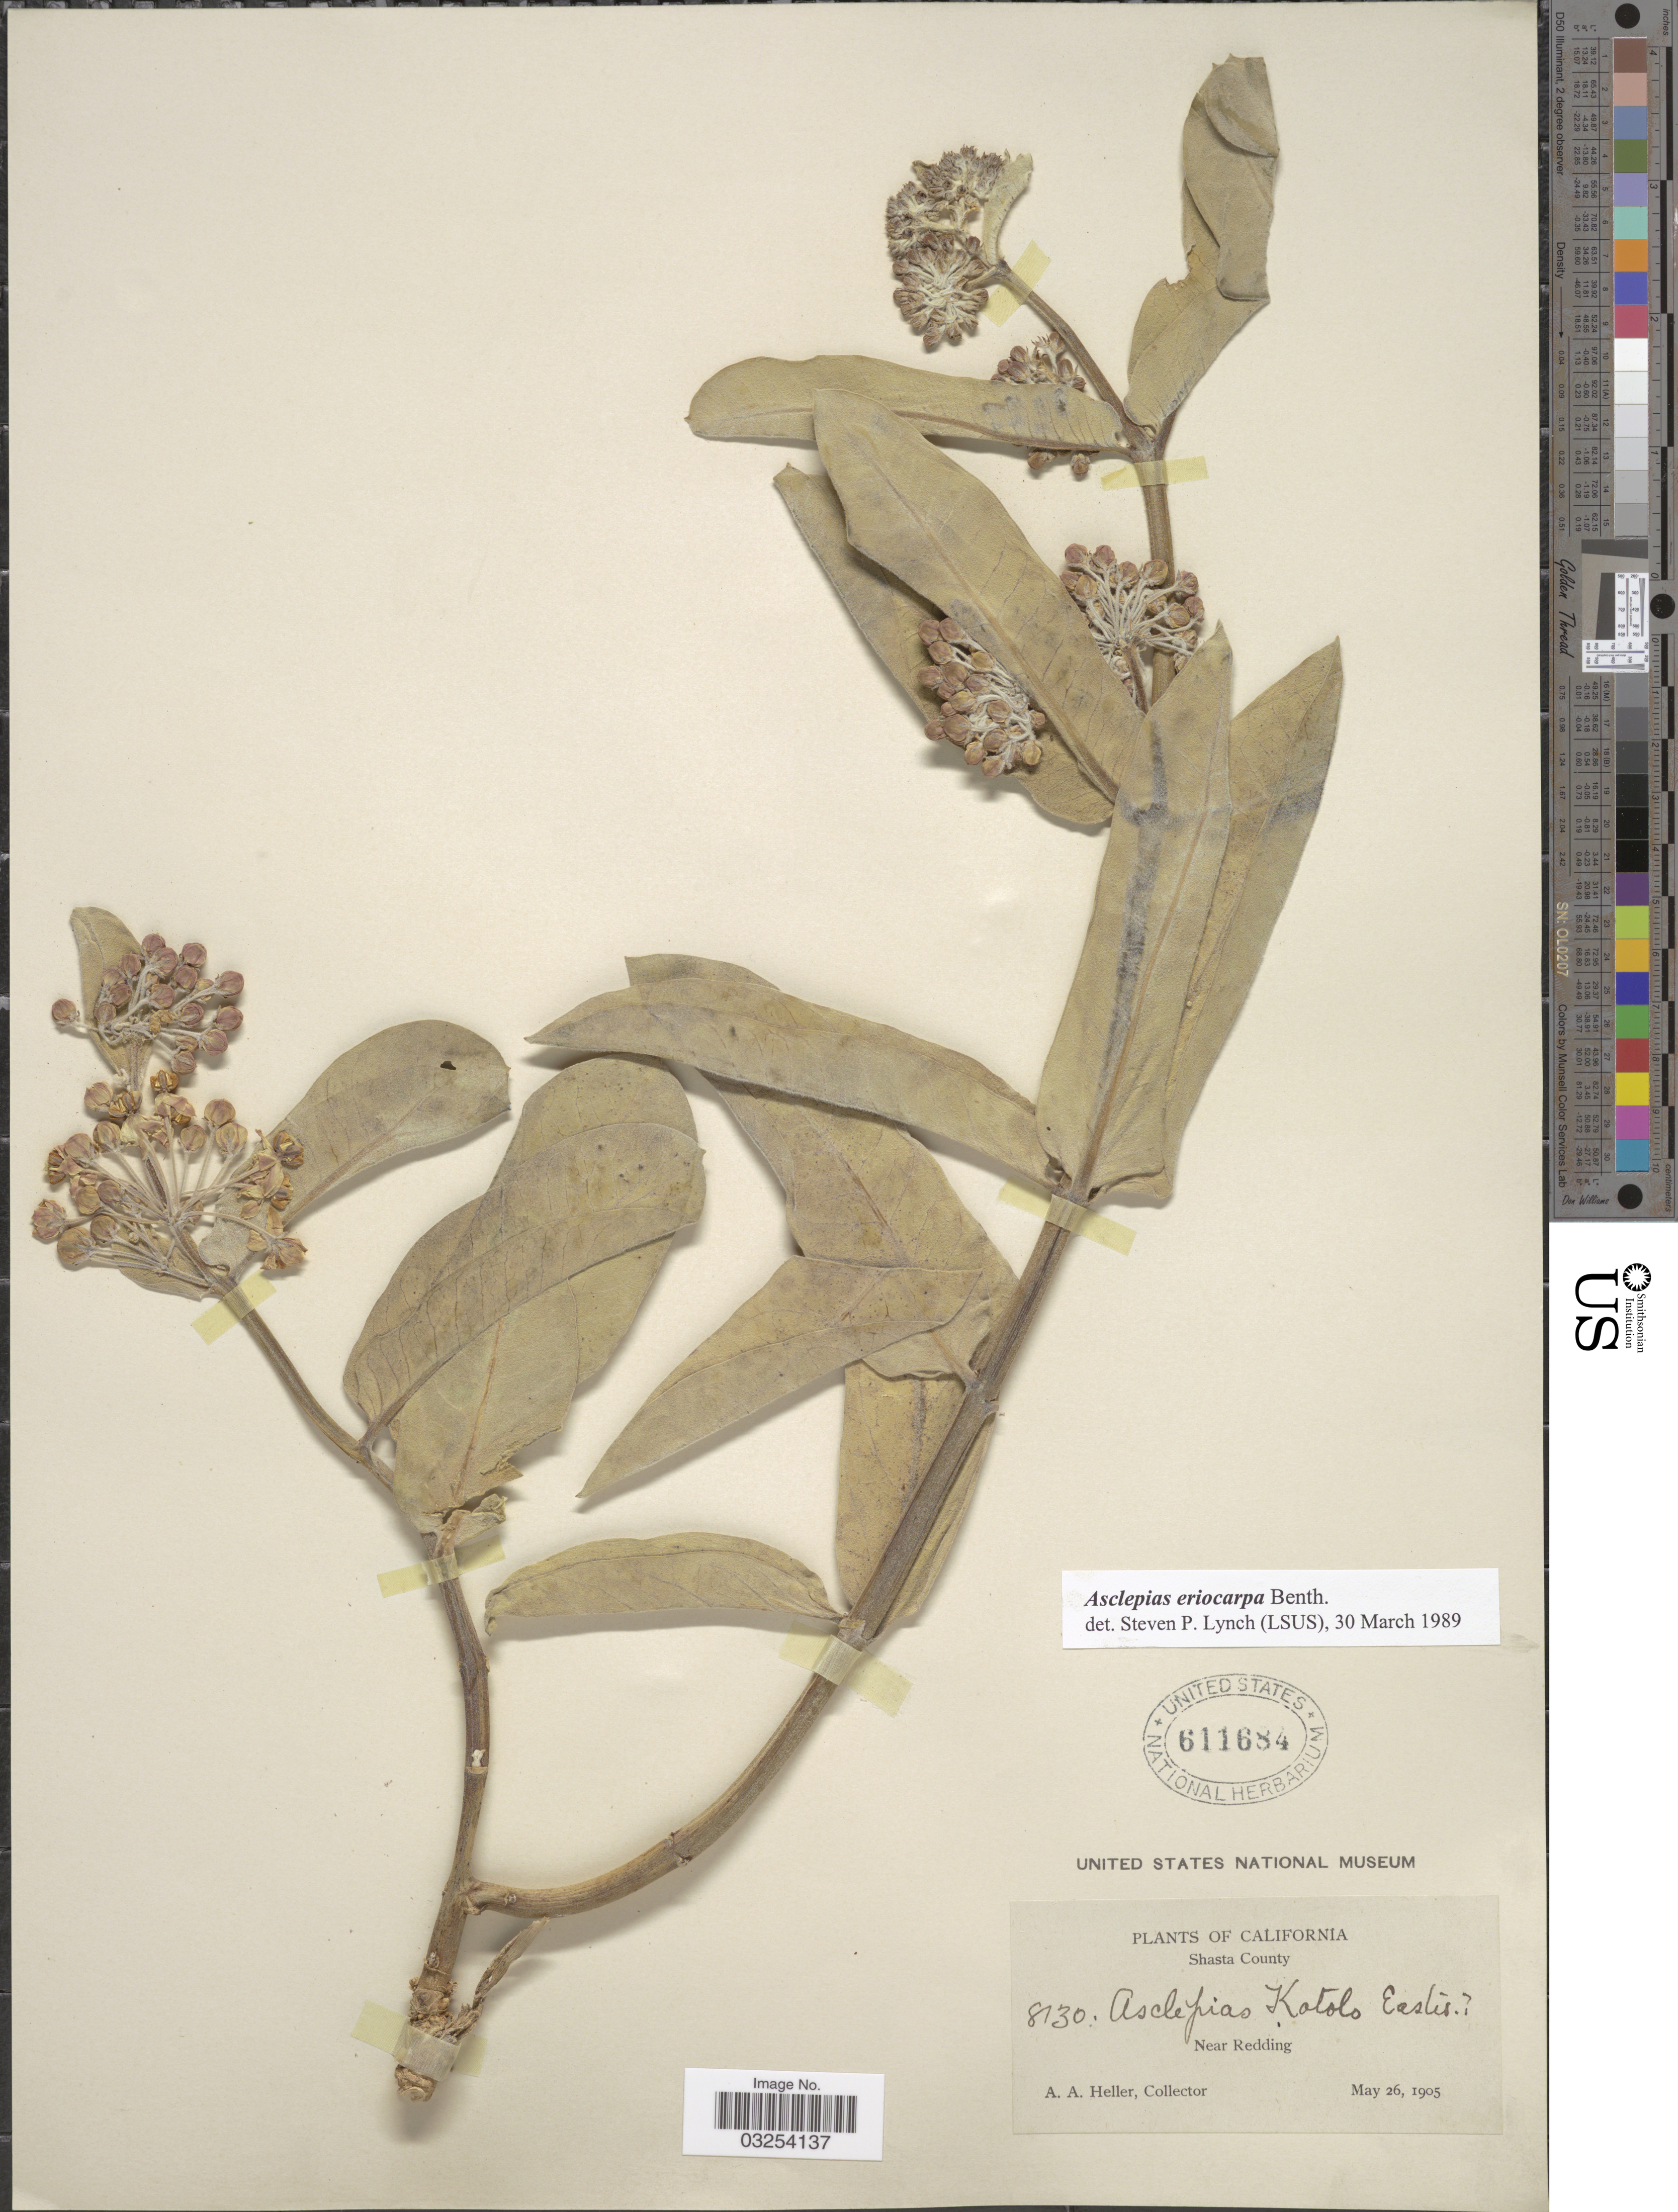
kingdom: Plantae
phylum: Tracheophyta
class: Magnoliopsida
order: Gentianales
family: Apocynaceae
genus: Asclepias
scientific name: Asclepias eriocarpa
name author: Benth.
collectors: A. A. Heller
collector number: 8130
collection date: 1905-05-26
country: United States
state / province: California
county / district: Shasta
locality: Shasta County. Near Redding.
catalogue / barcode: US 611684